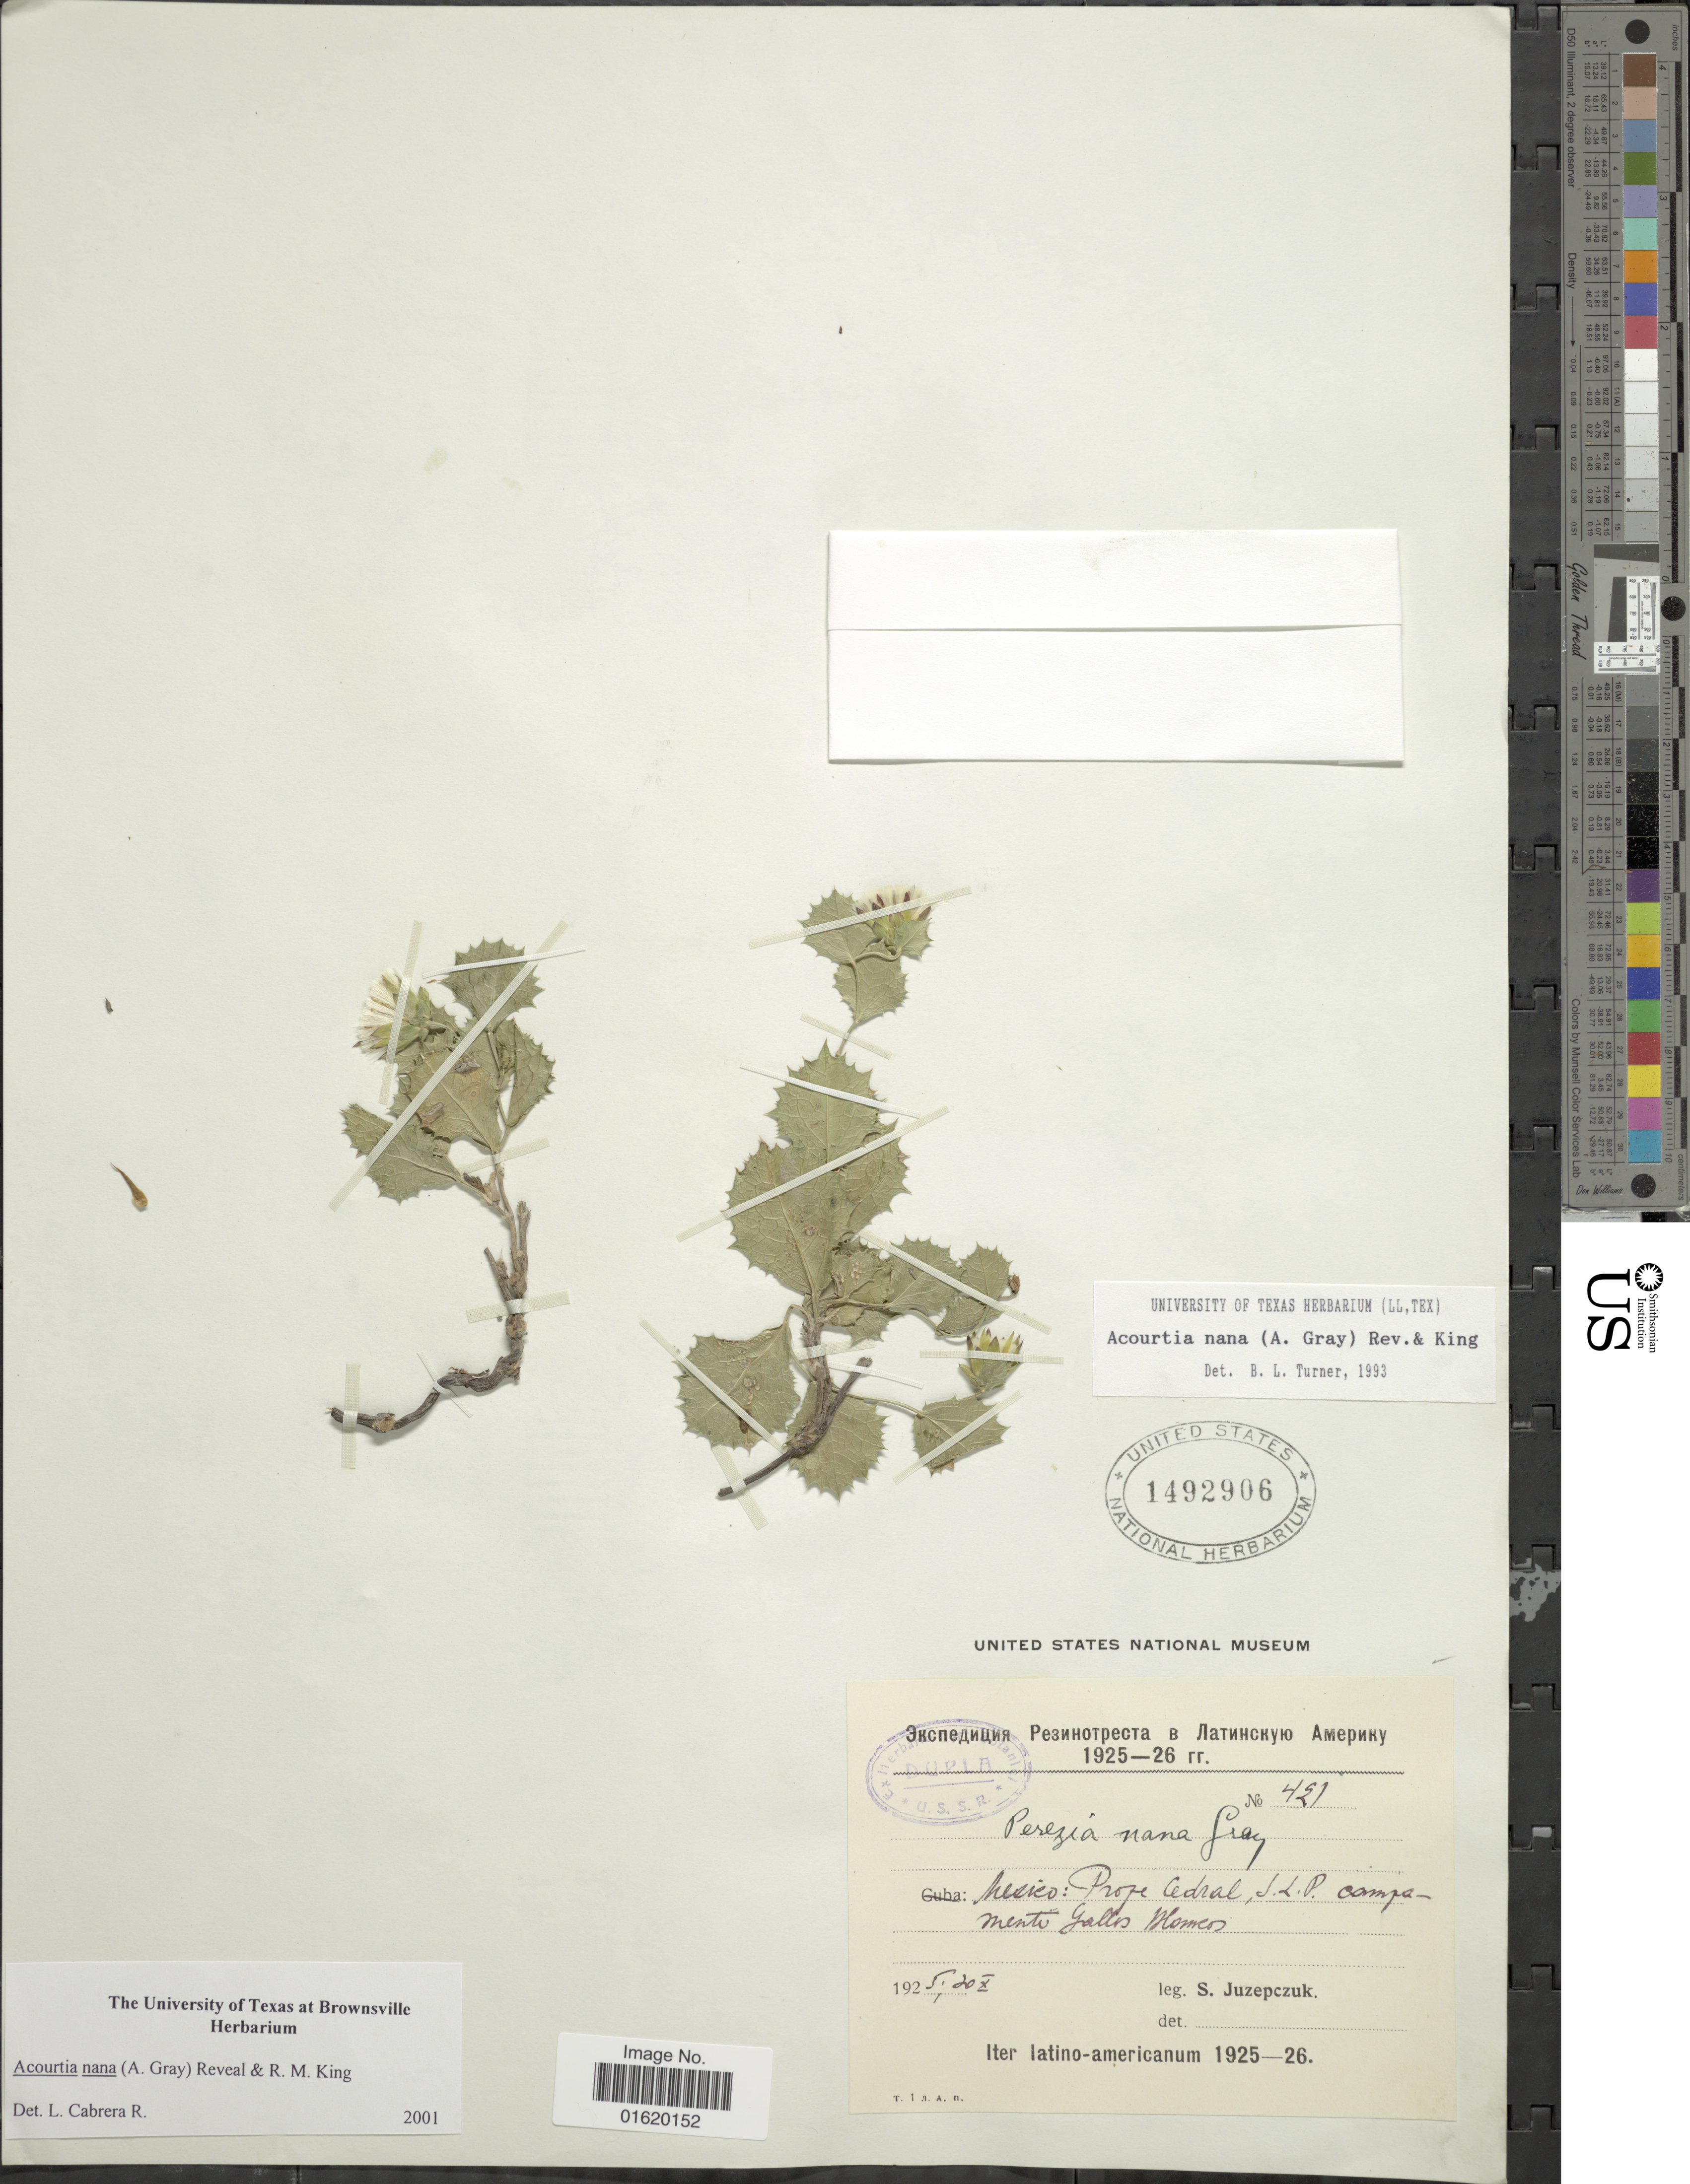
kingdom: Plantae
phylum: Tracheophyta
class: Magnoliopsida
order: Asterales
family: Asteraceae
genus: Acourtia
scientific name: Acourtia nana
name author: (A. Gray) Reveal & R.M. King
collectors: S. V. Juzepczuk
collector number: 421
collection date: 1925-10-20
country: Mexico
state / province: San Luis Potosí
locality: Prope Cedral, S. L. P. Campamento Gallis Blomes [interpreted]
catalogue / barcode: US 1492906